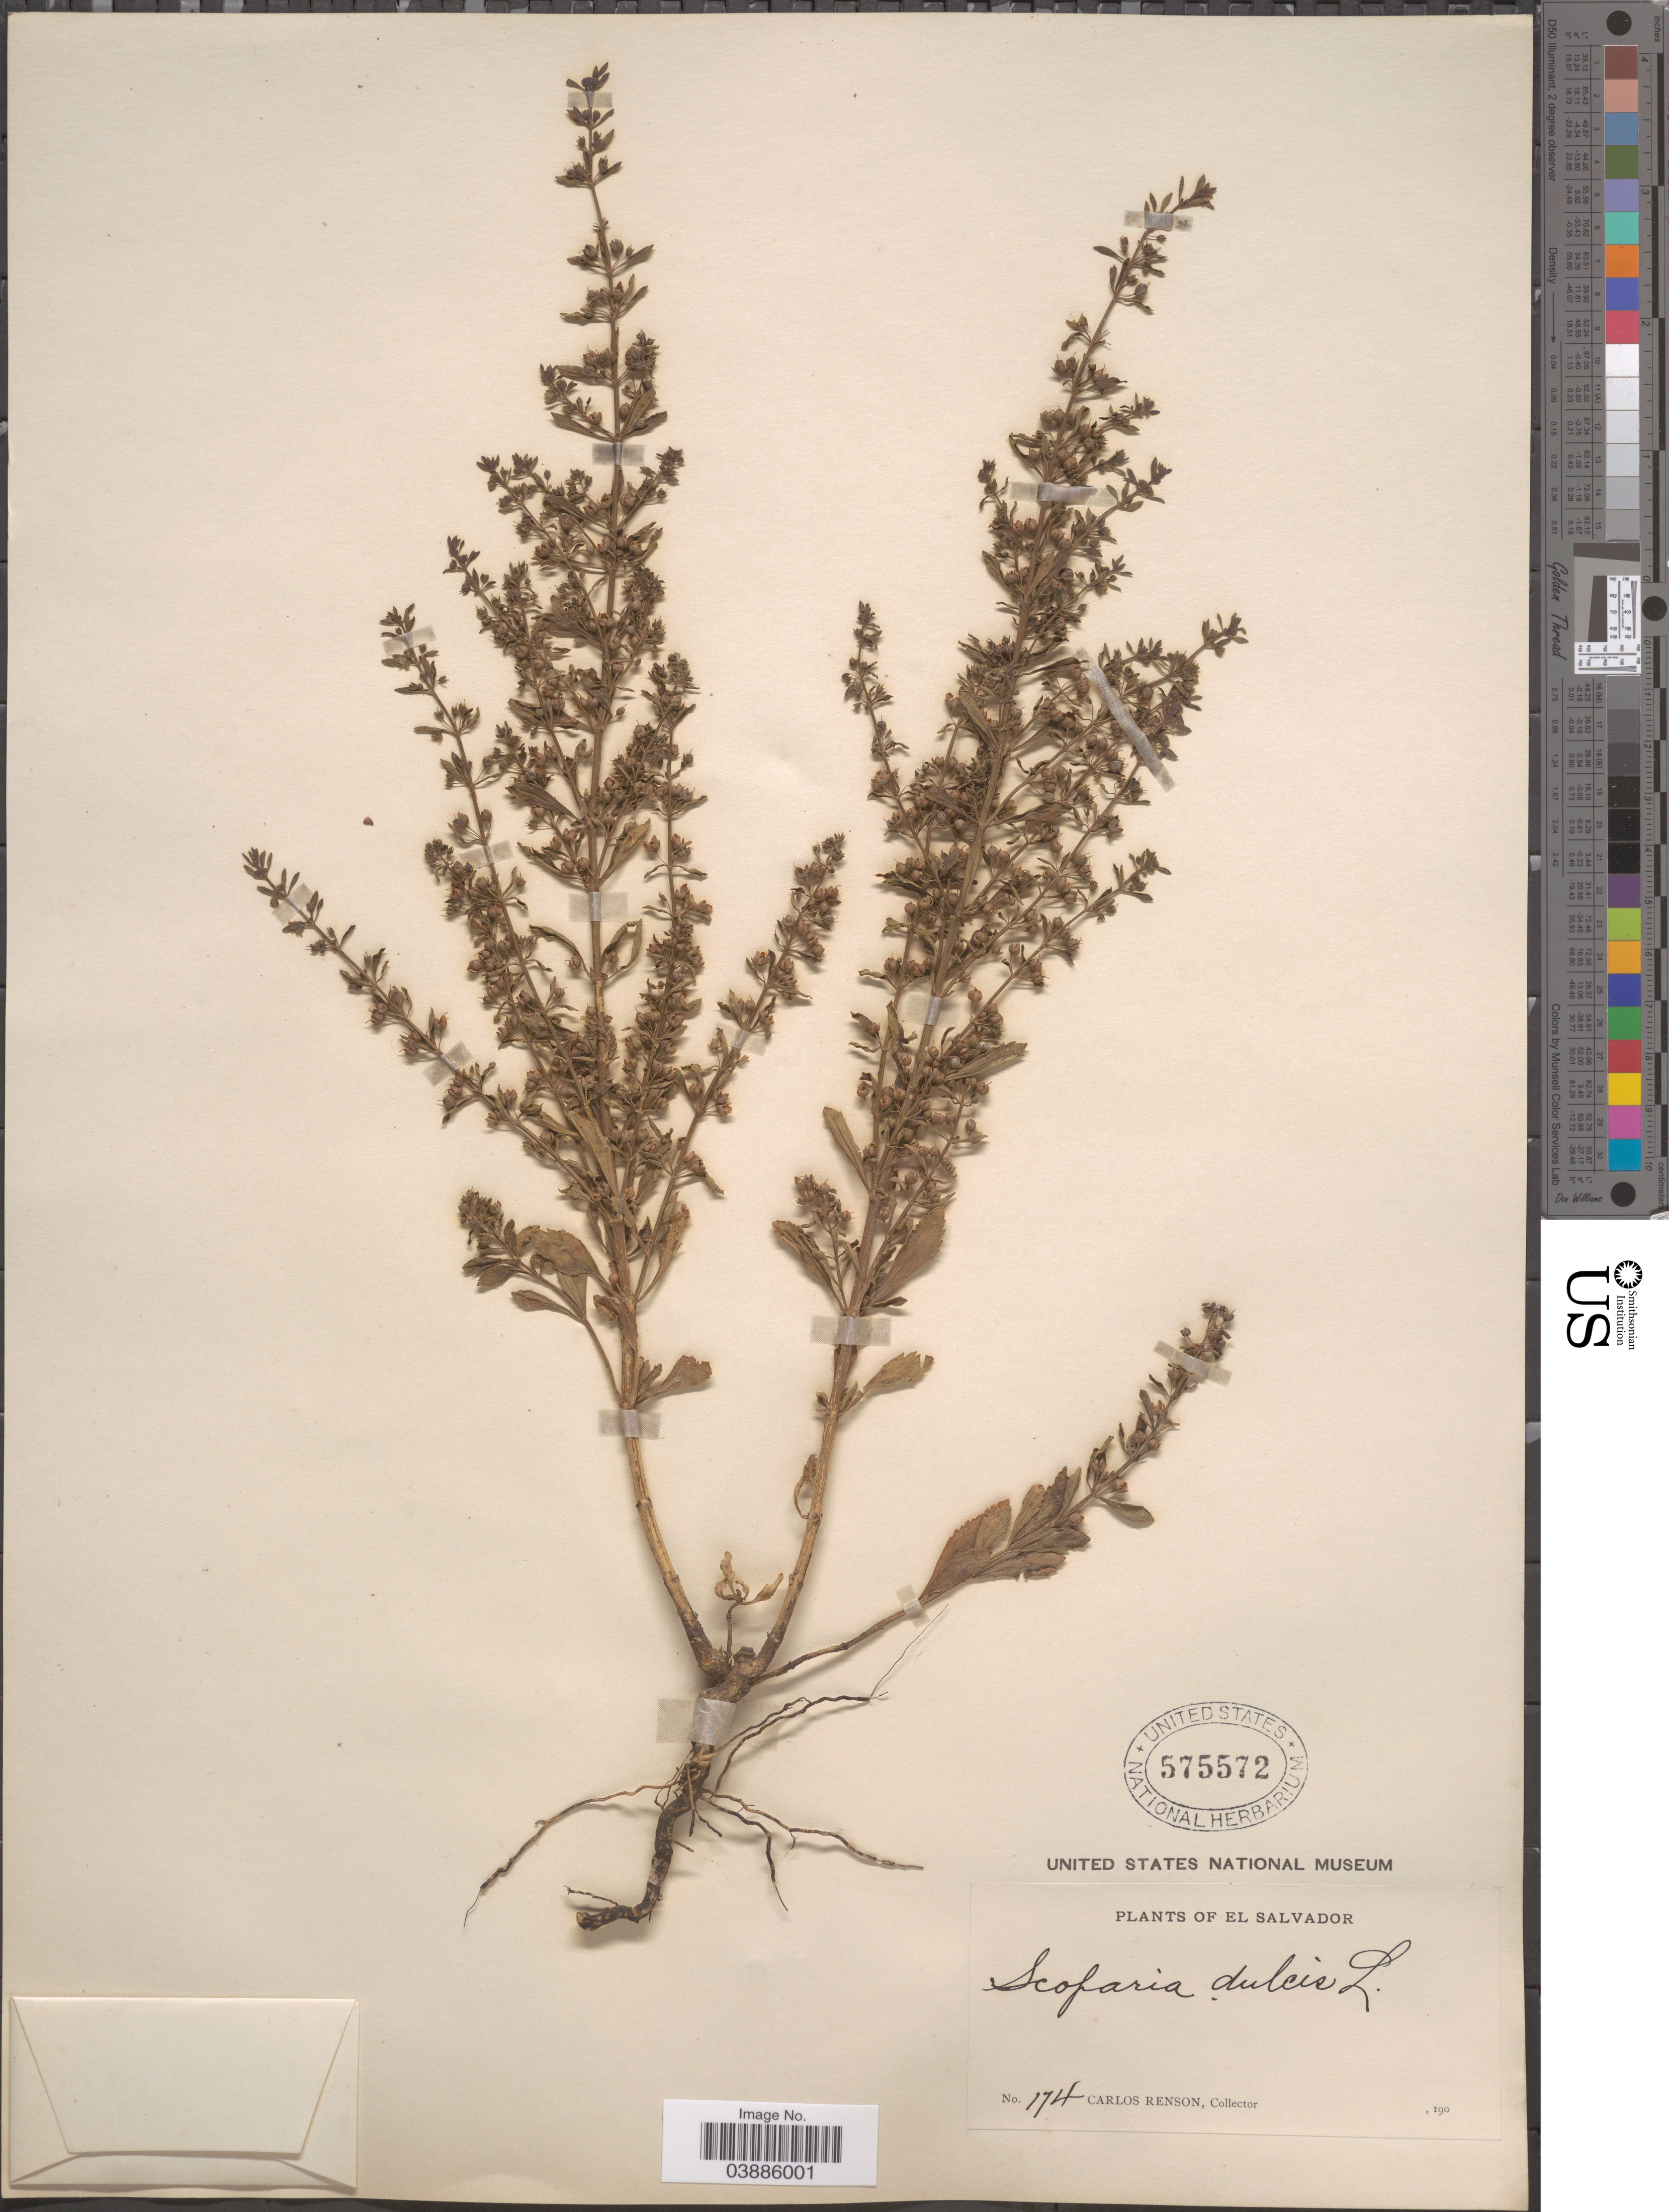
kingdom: Plantae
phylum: Tracheophyta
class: Magnoliopsida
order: Lamiales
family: Plantaginaceae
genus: Scoparia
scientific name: Scoparia dulcis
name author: L.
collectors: C. Renson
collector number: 174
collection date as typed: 190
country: El Salvador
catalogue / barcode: US 575572